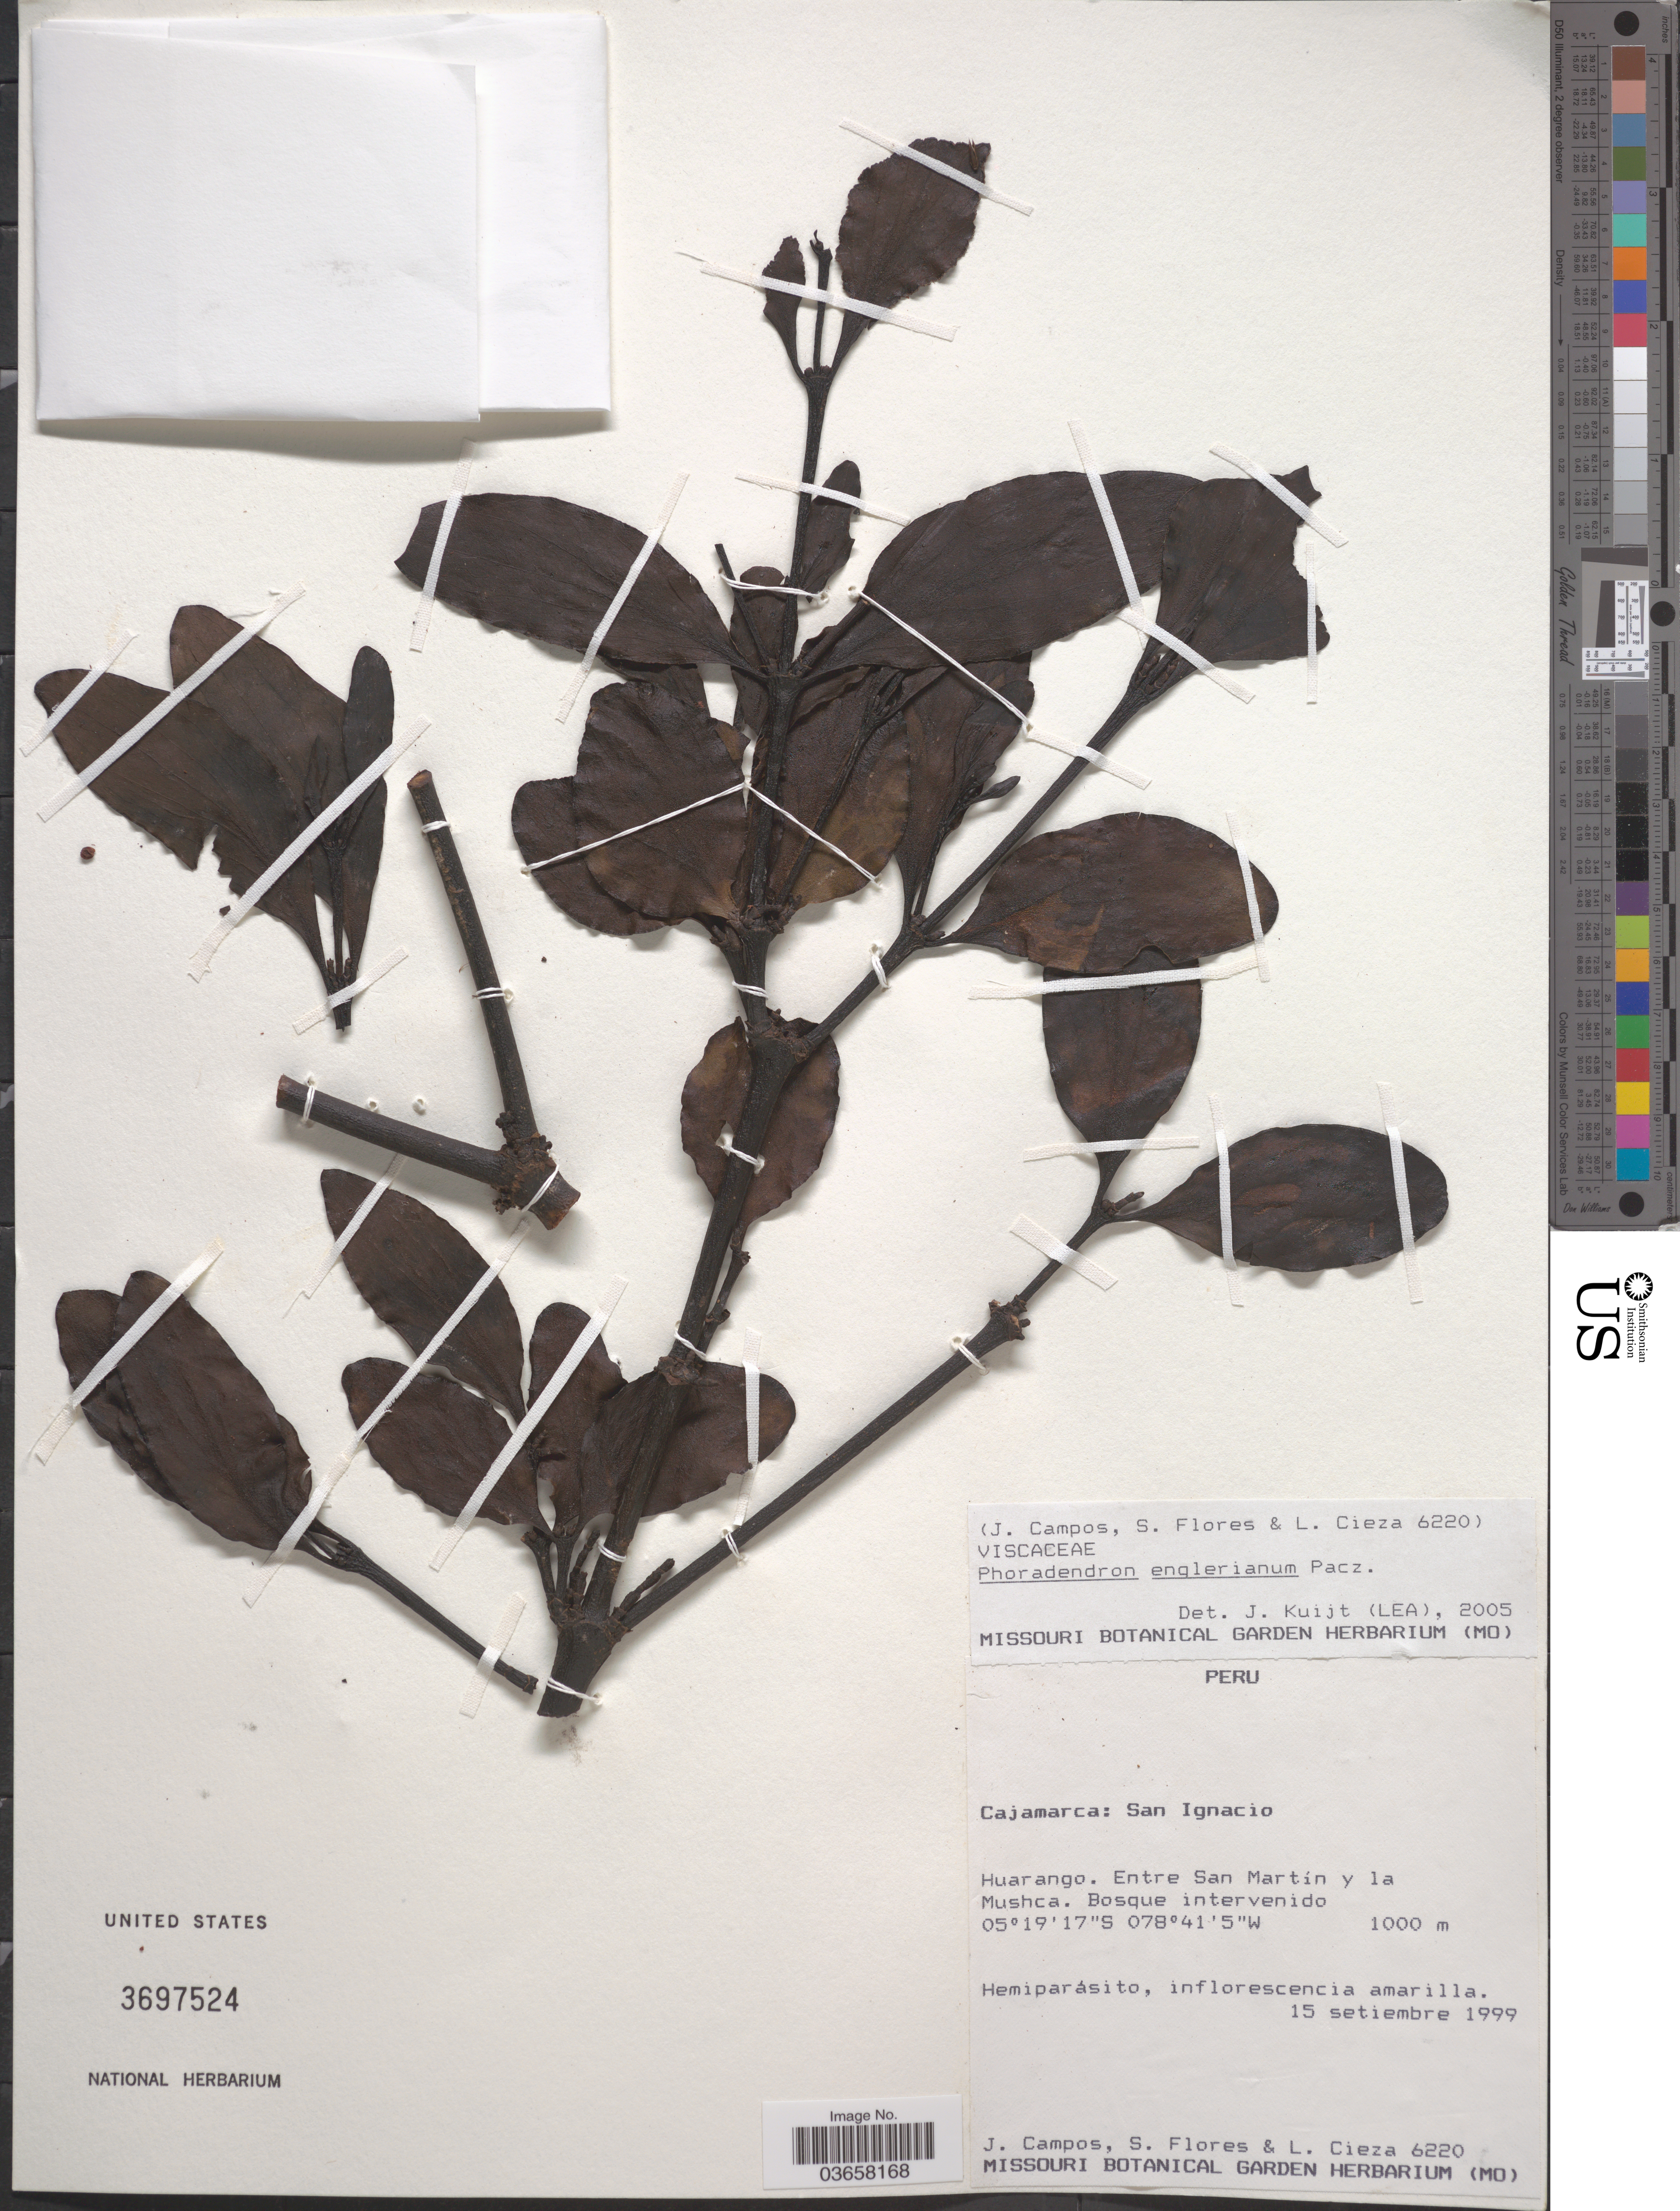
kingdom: Plantae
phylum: Tracheophyta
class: Magnoliopsida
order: Santalales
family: Viscaceae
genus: Phoradendron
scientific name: Phoradendron englerianum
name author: Pacz.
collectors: J. Campos, M. Flores & L. Cieza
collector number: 6220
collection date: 1999-09-15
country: Peru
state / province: Cajamarca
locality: San Ignacio. Huarango. Entre San Martín y la Mushca.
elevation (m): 1000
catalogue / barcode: US 3697524